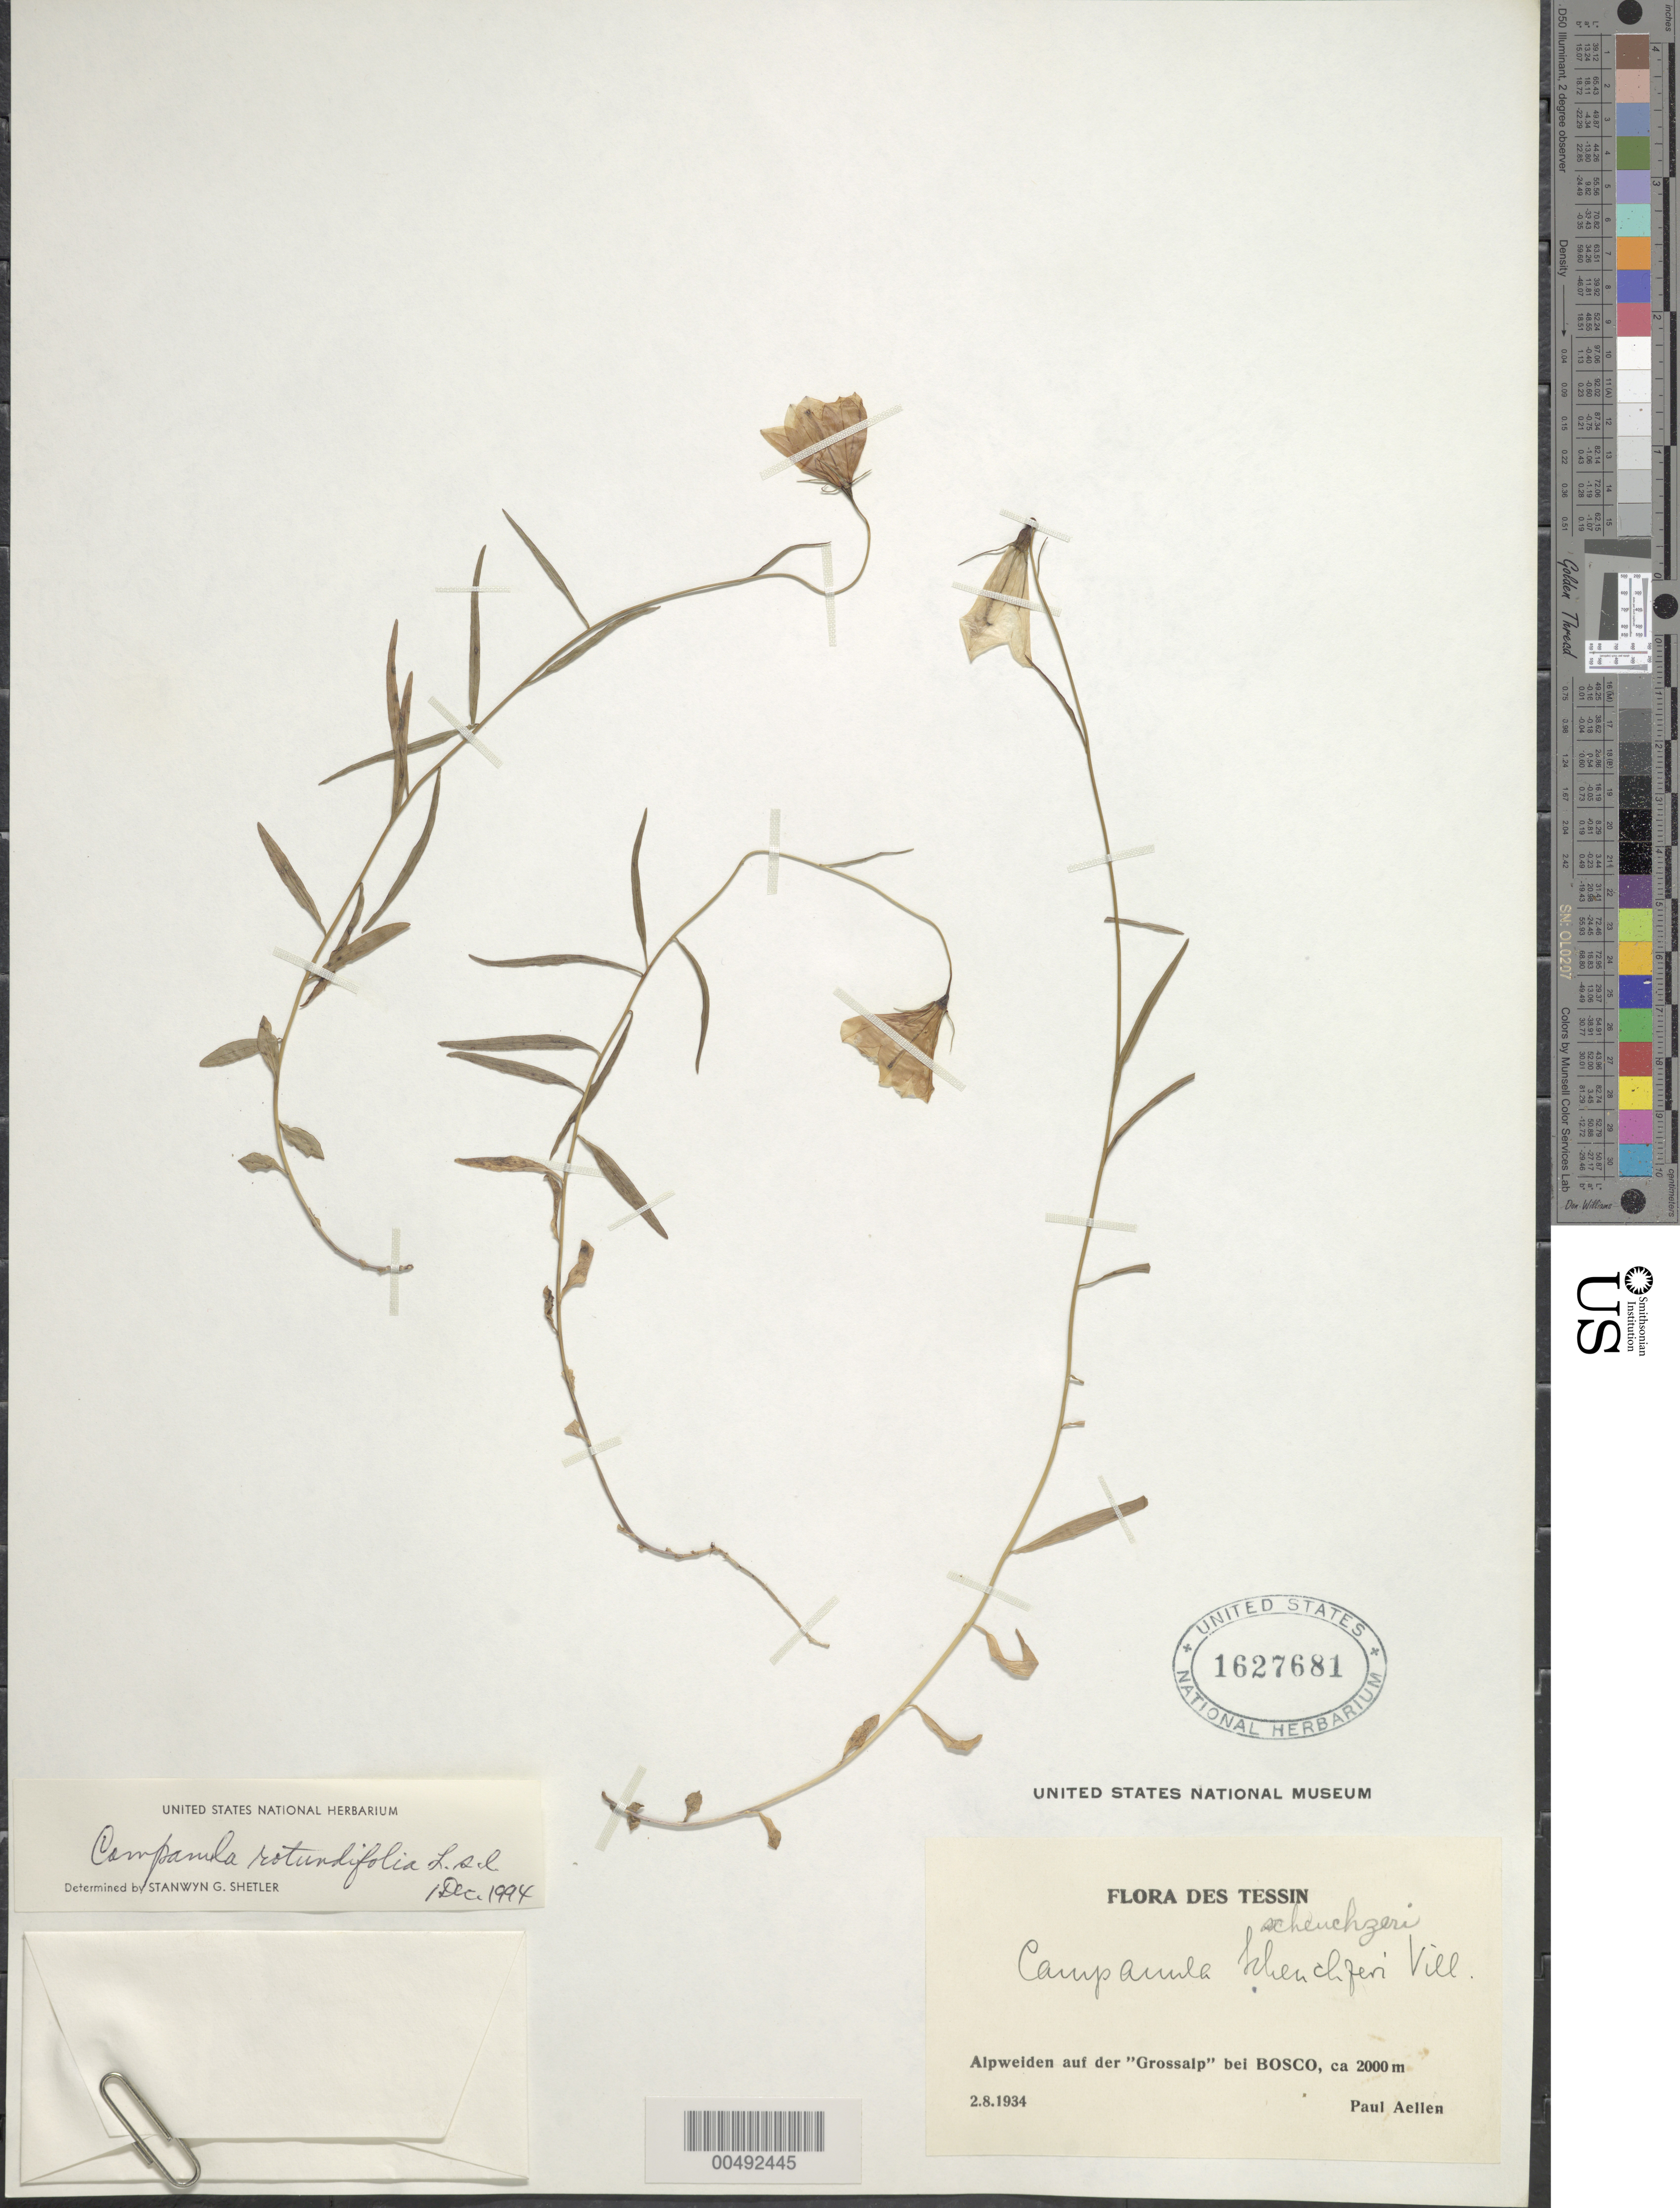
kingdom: Plantae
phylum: Tracheophyta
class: Magnoliopsida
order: Asterales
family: Campanulaceae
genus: Campanula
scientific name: Campanula rotundifolia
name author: L.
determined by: Shetler, Stanwyn G., (US), NMNH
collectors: P. Aellen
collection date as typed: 02 Aug 1934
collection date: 1934-08-02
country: Switzerland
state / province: Ticino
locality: Bosco. [Tessin Canton = Ticino Canton]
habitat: Alpweiden [meadow] auf der "Grossalp" [large Alp?]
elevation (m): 2000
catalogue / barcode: US 1627681